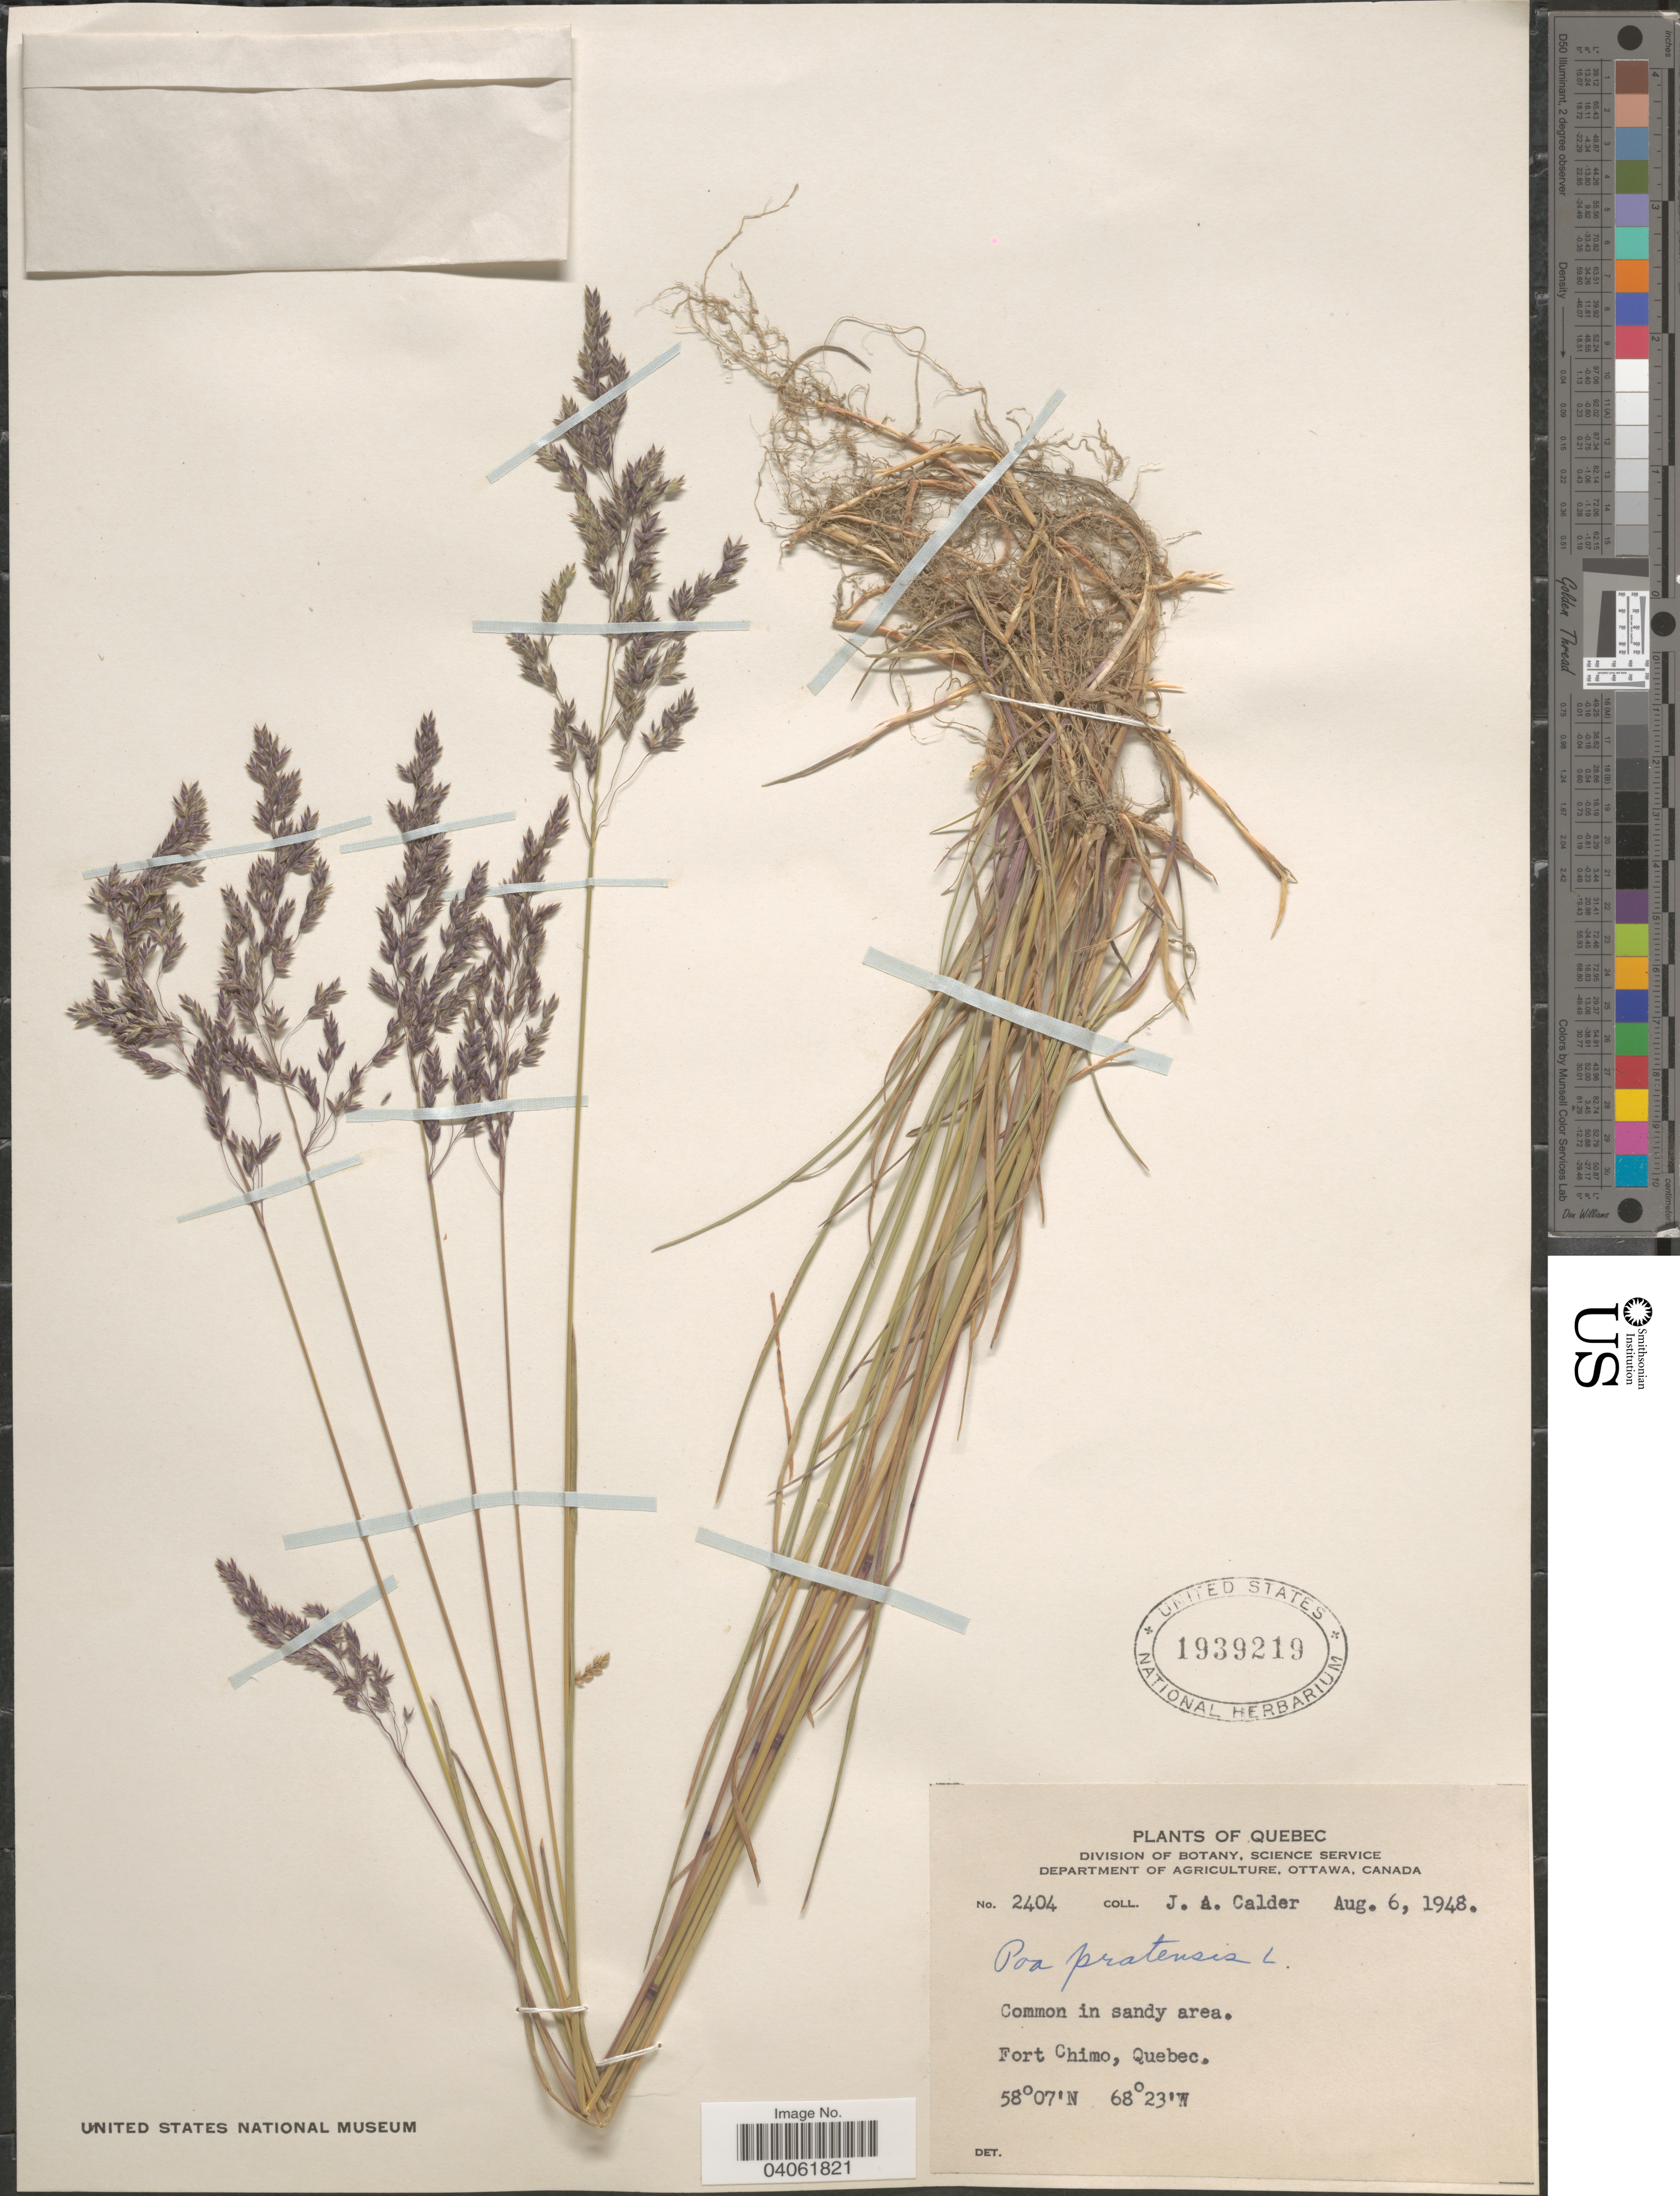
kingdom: Plantae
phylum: Tracheophyta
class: Liliopsida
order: Poales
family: Poaceae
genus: Poa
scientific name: Poa pratensis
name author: L.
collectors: J. A. Calder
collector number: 2404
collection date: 1948-08-06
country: Canada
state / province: Quebec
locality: Fort Chimo.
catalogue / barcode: US 1939219